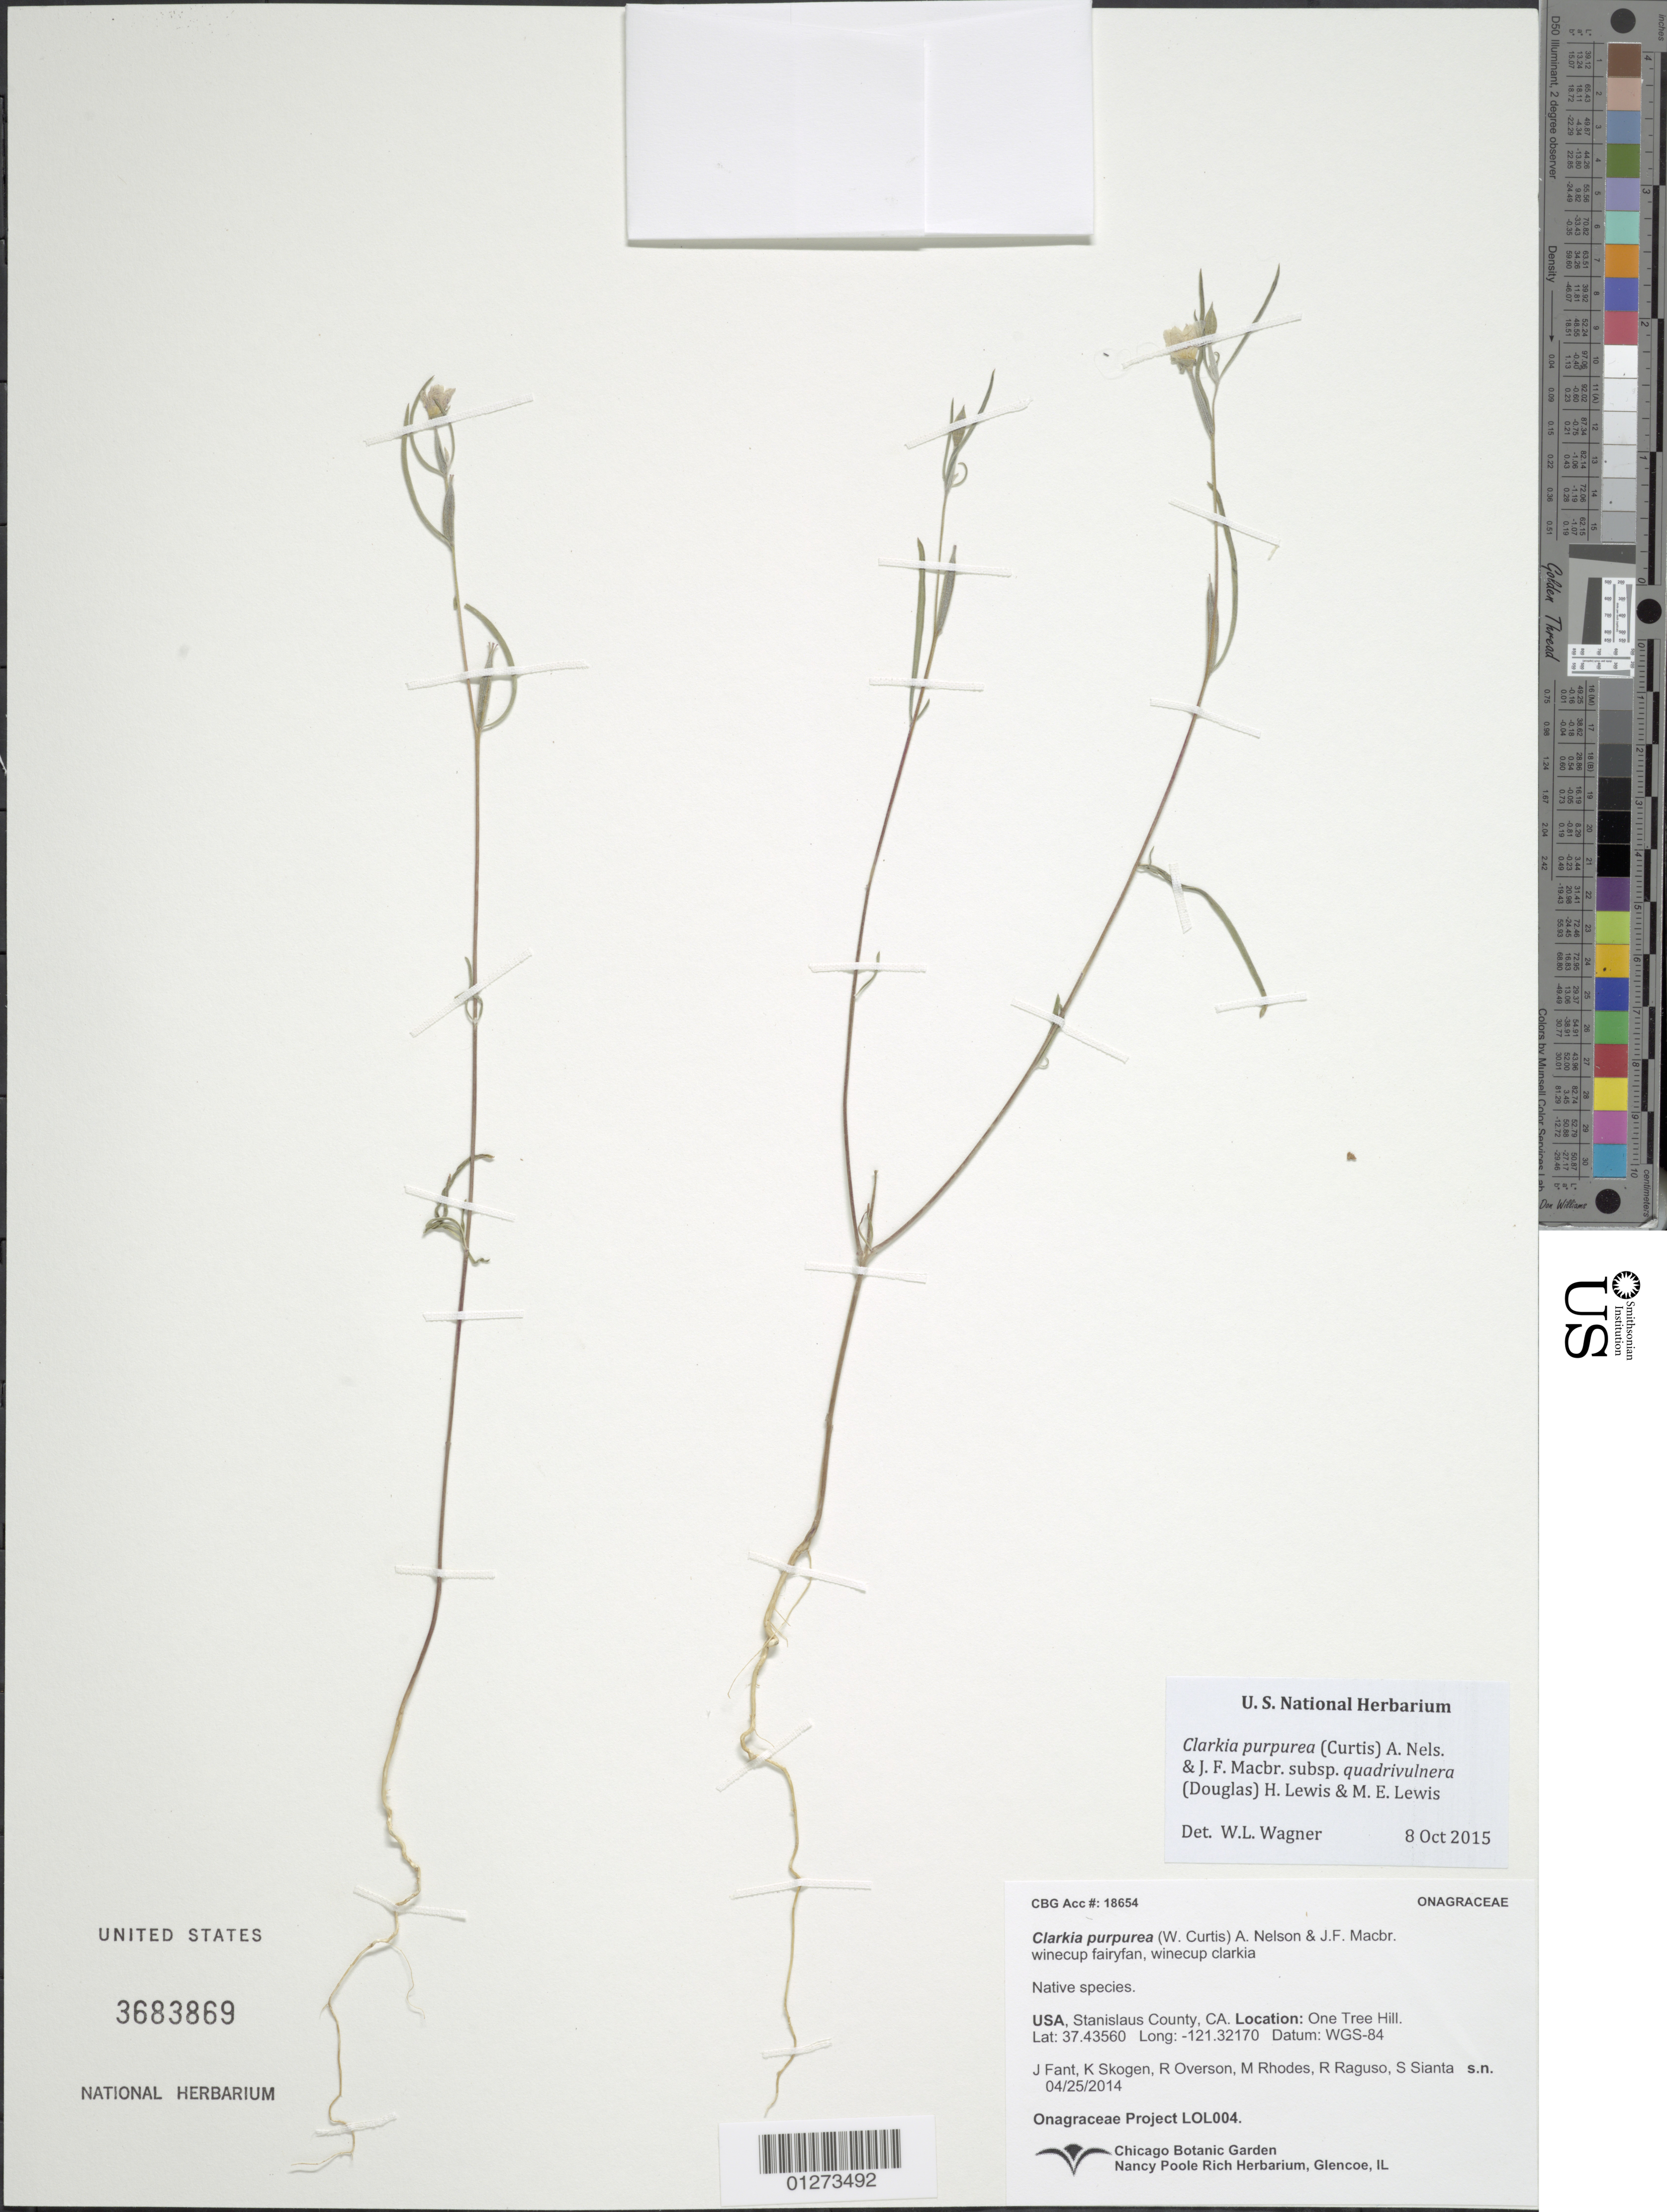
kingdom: Plantae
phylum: Tracheophyta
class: Magnoliopsida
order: Myrtales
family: Onagraceae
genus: Clarkia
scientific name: Clarkia purpurea subsp. quadrivulnera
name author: (Douglas) H.F. Lewis & M.R. Lewis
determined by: Wagner, W. L., (BOT), Smithsonian Institution - National Museum of Natural History (UNITED STATES)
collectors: Onagraceae Project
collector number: LOL 004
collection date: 2014-04-25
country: United States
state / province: California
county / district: Stanislaus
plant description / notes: CHIC, US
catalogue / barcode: US 3683869